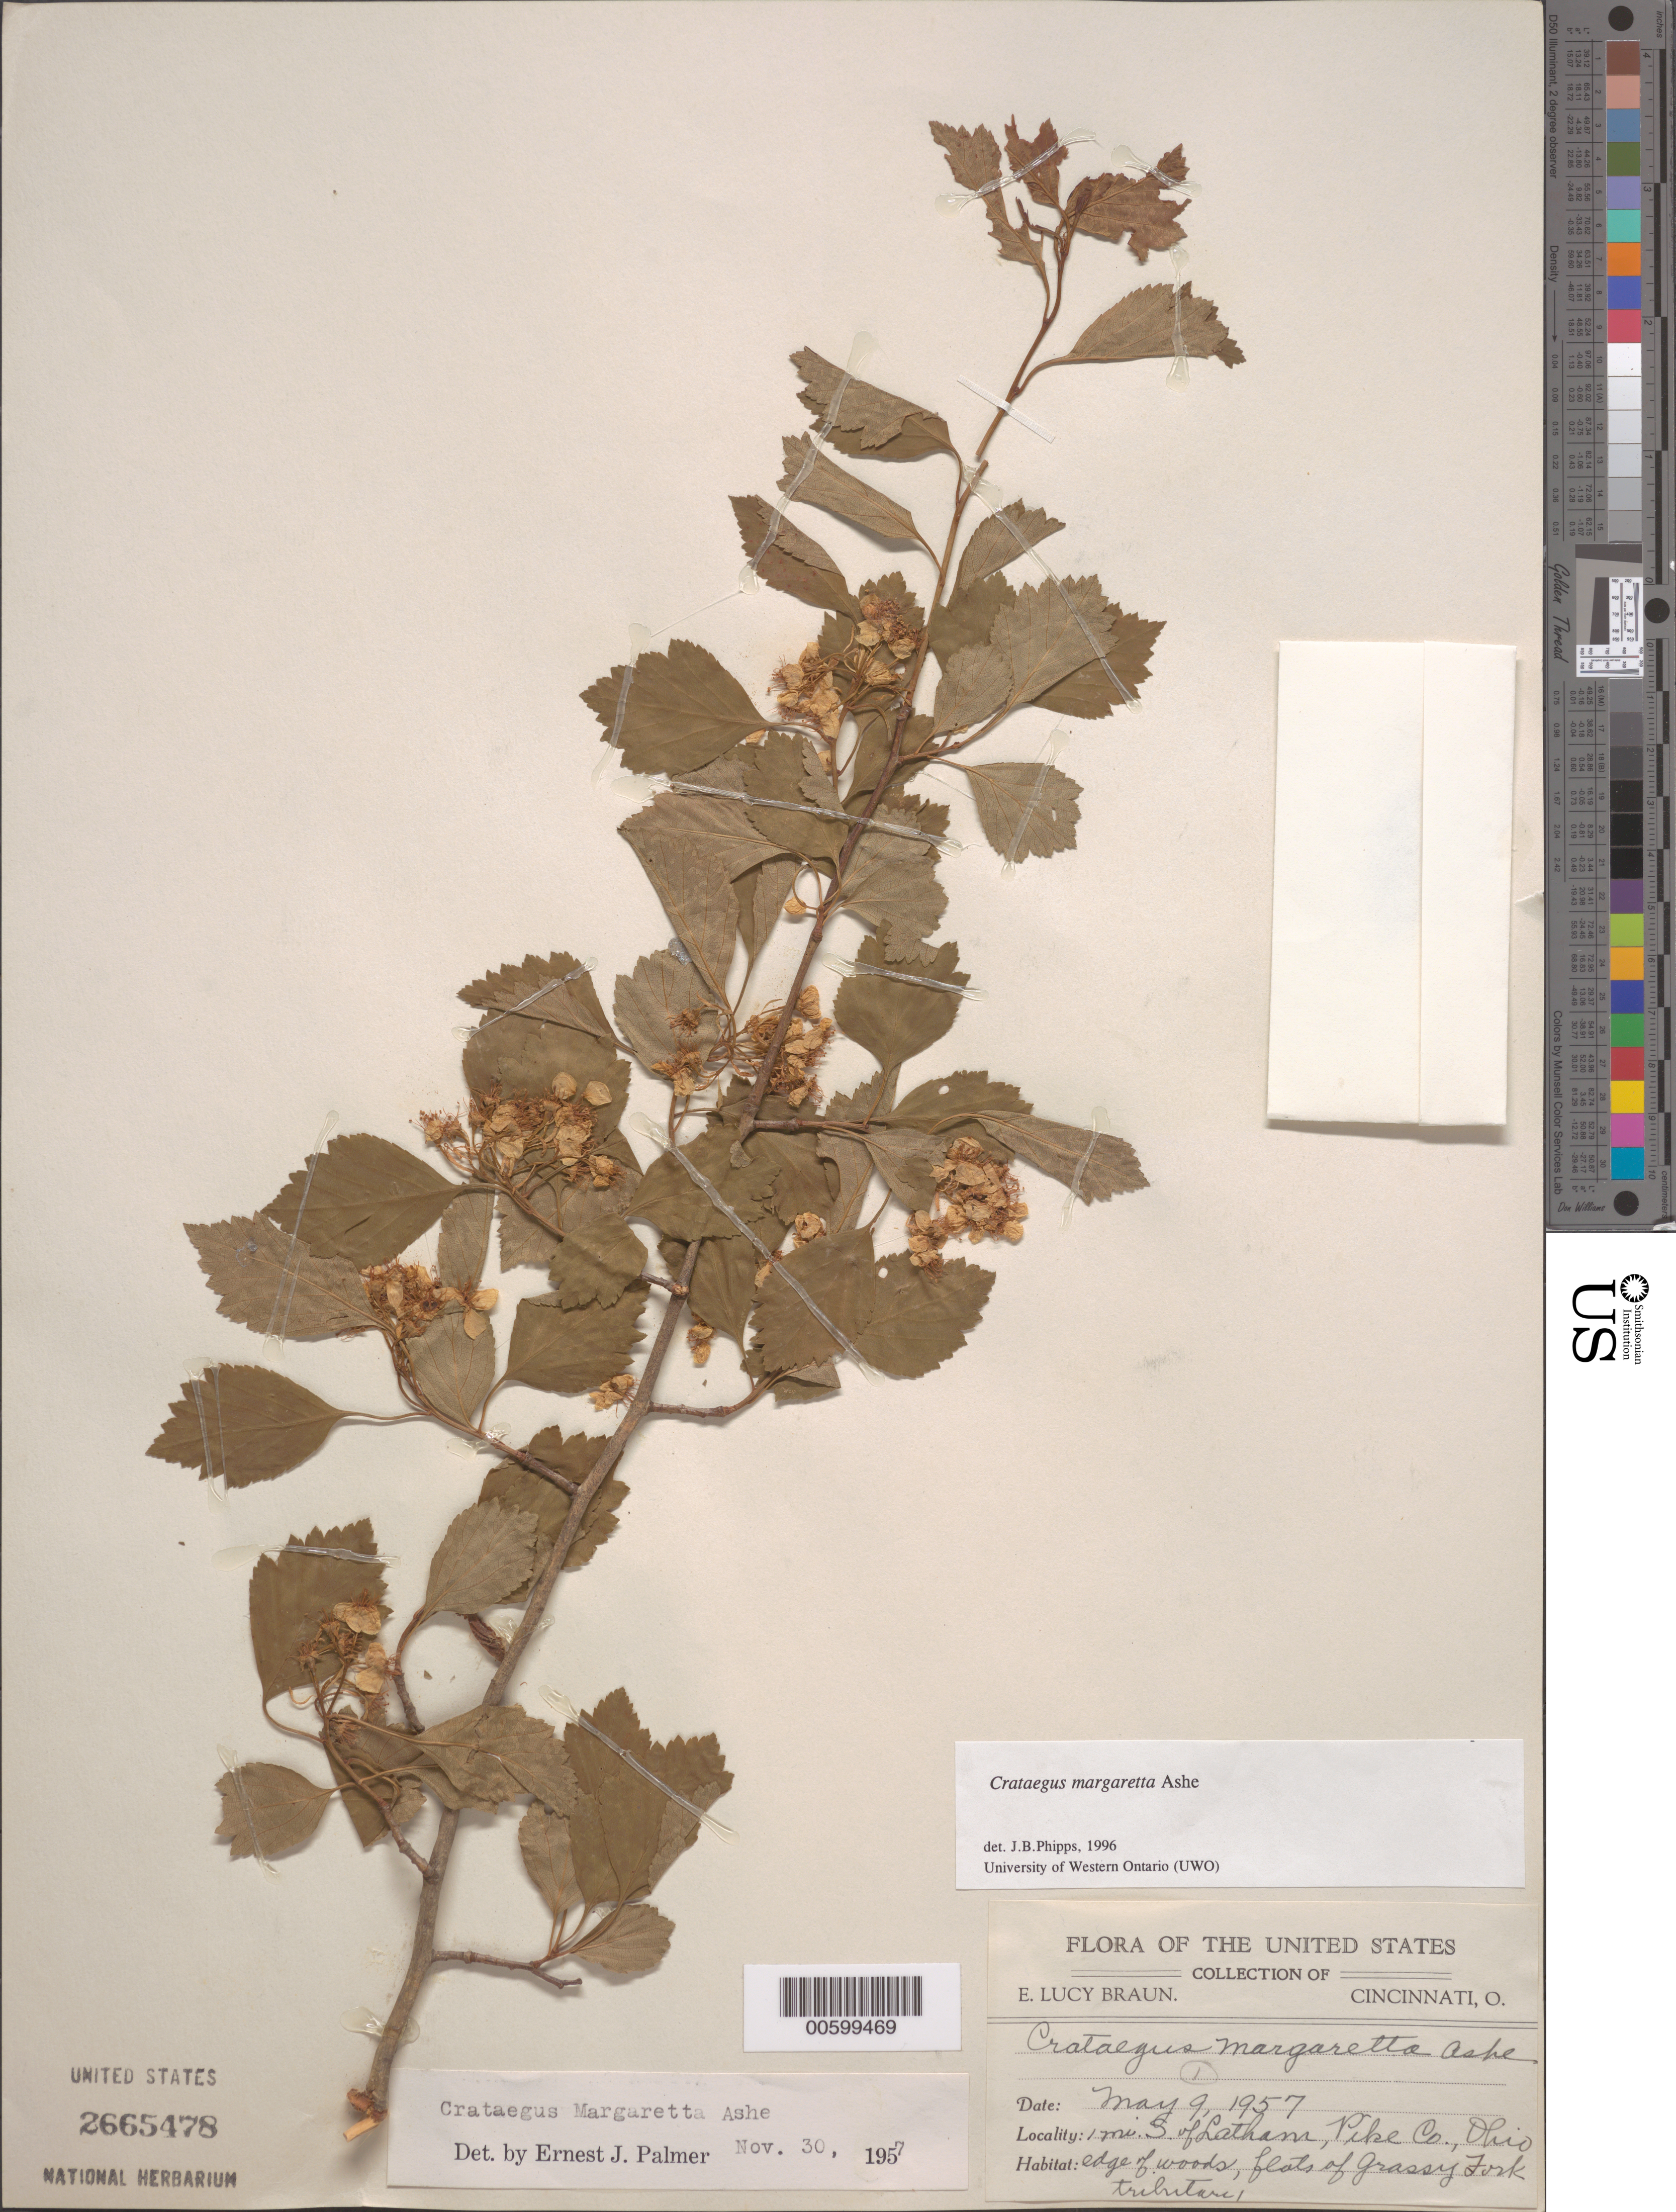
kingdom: Plantae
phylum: Tracheophyta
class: Magnoliopsida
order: Rosales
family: Rosaceae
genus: Crataegus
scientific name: Crataegus margarettae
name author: Ashe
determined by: Palmer, E. J.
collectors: E. L. Braun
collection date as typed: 09 May 1957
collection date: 1957-05-09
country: United States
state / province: Ohio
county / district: Pike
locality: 1 mi. S of Latham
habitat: Edge of woods, flats of Grassy Fork tributary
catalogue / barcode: US 2665478